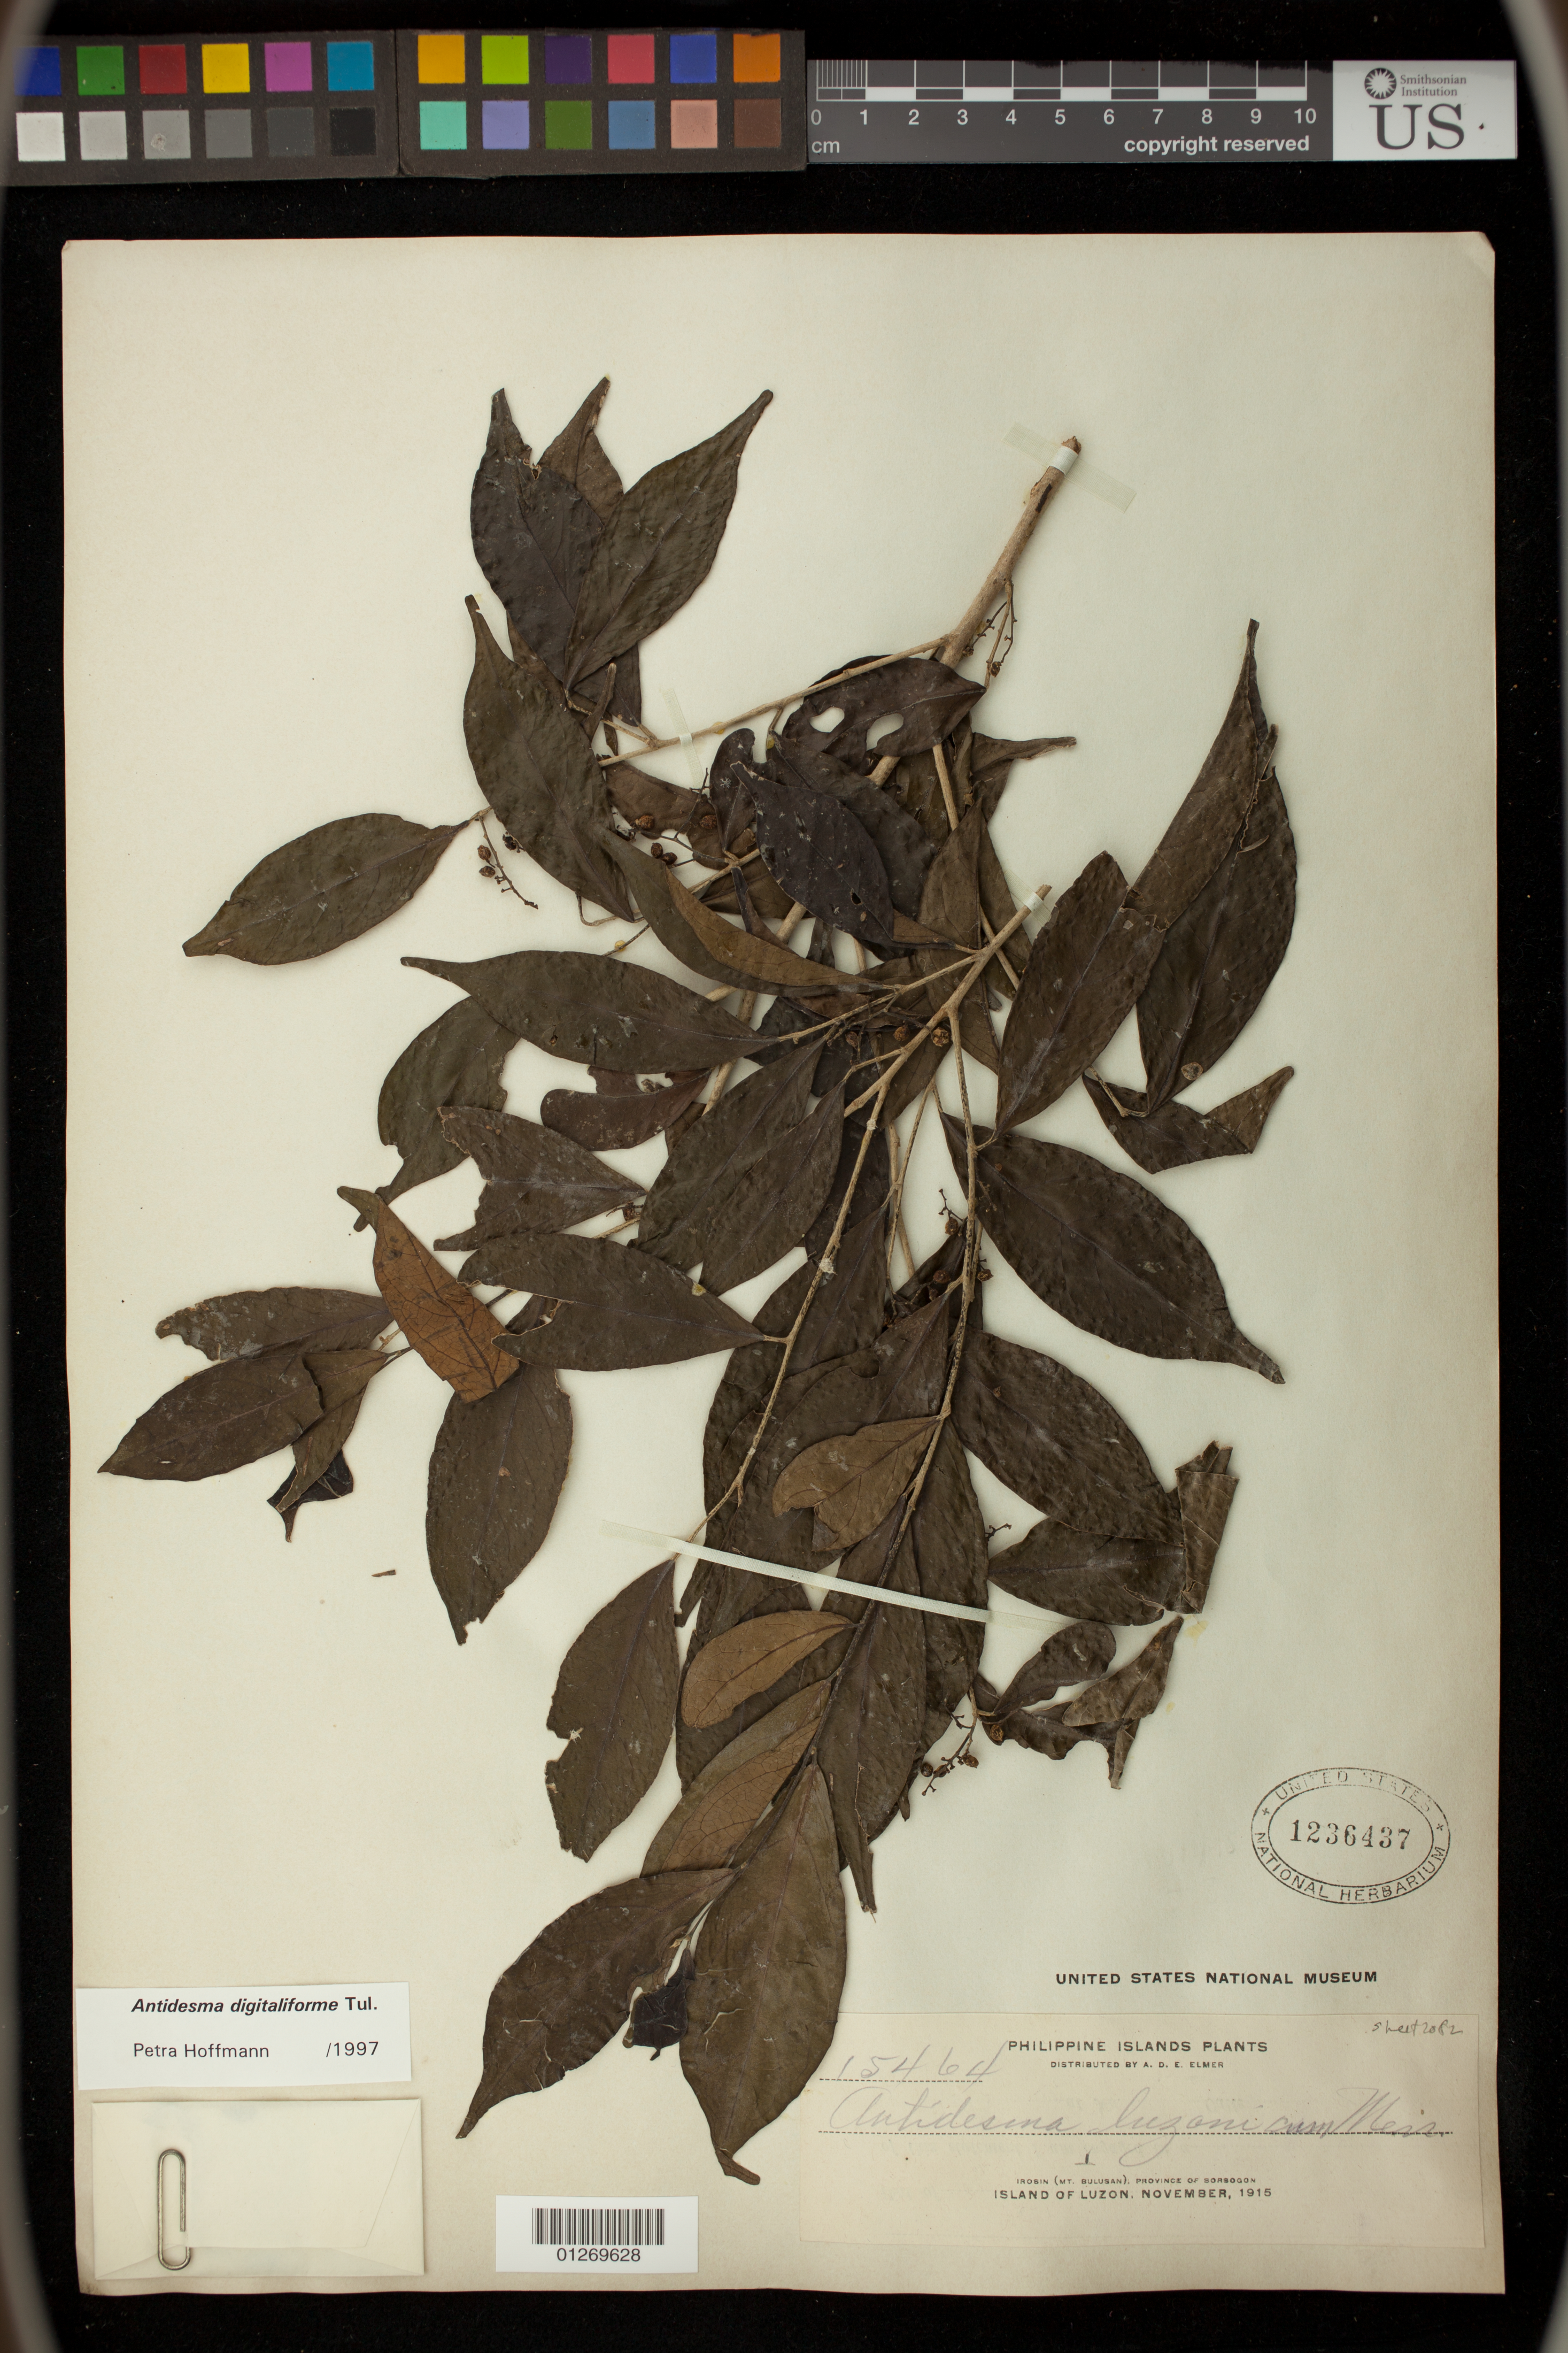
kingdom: Plantae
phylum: Tracheophyta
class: Magnoliopsida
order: Malpighiales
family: Phyllanthaceae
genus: Antidesma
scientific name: Antidesma digitaliforme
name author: Tul.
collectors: A. D. E. Elmer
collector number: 15464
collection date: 1915-11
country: Philippines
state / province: Bicol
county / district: Sorsogon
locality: Irosin (Mt. Bulusan)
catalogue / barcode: US 1236437